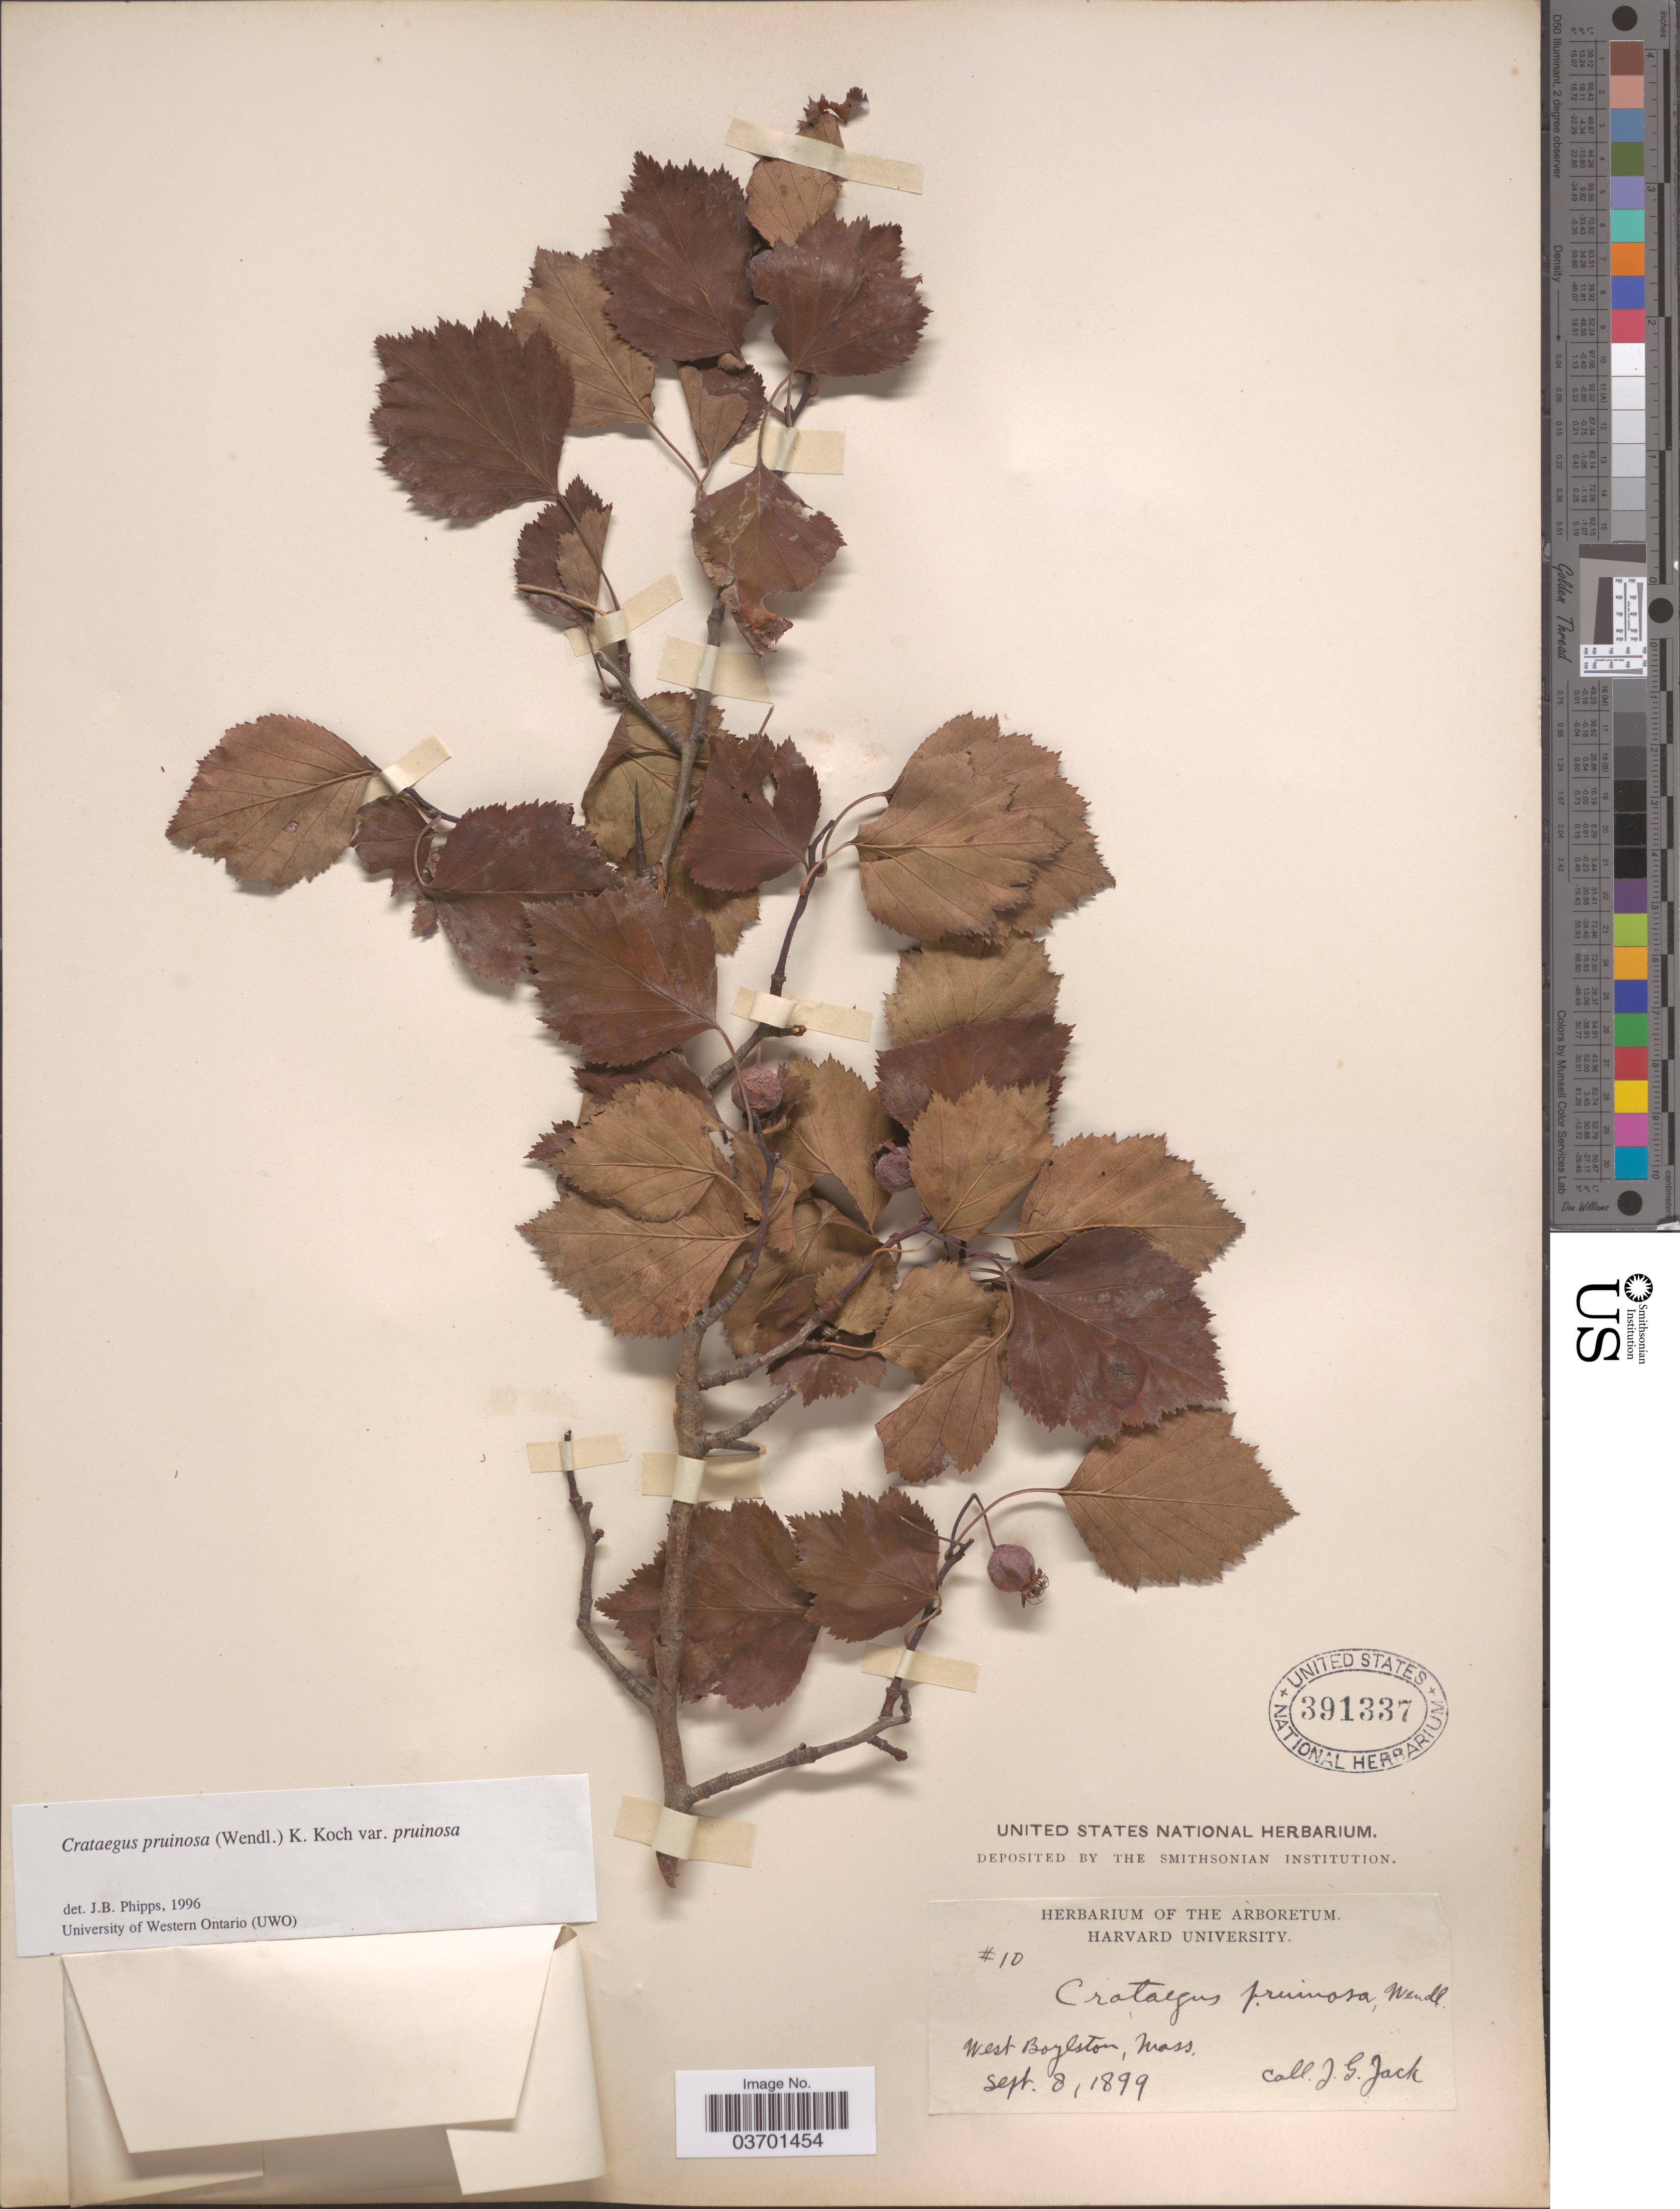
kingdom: Plantae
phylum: Tracheophyta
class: Magnoliopsida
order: Rosales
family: Rosaceae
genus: Crataegus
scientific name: Crataegus pruinosa var. pruinosa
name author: (H.L. Wendl.) K. Koch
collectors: J. G. Jack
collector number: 10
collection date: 1899-09-08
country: United States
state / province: Massachusetts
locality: West Boylston.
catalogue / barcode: US 391337